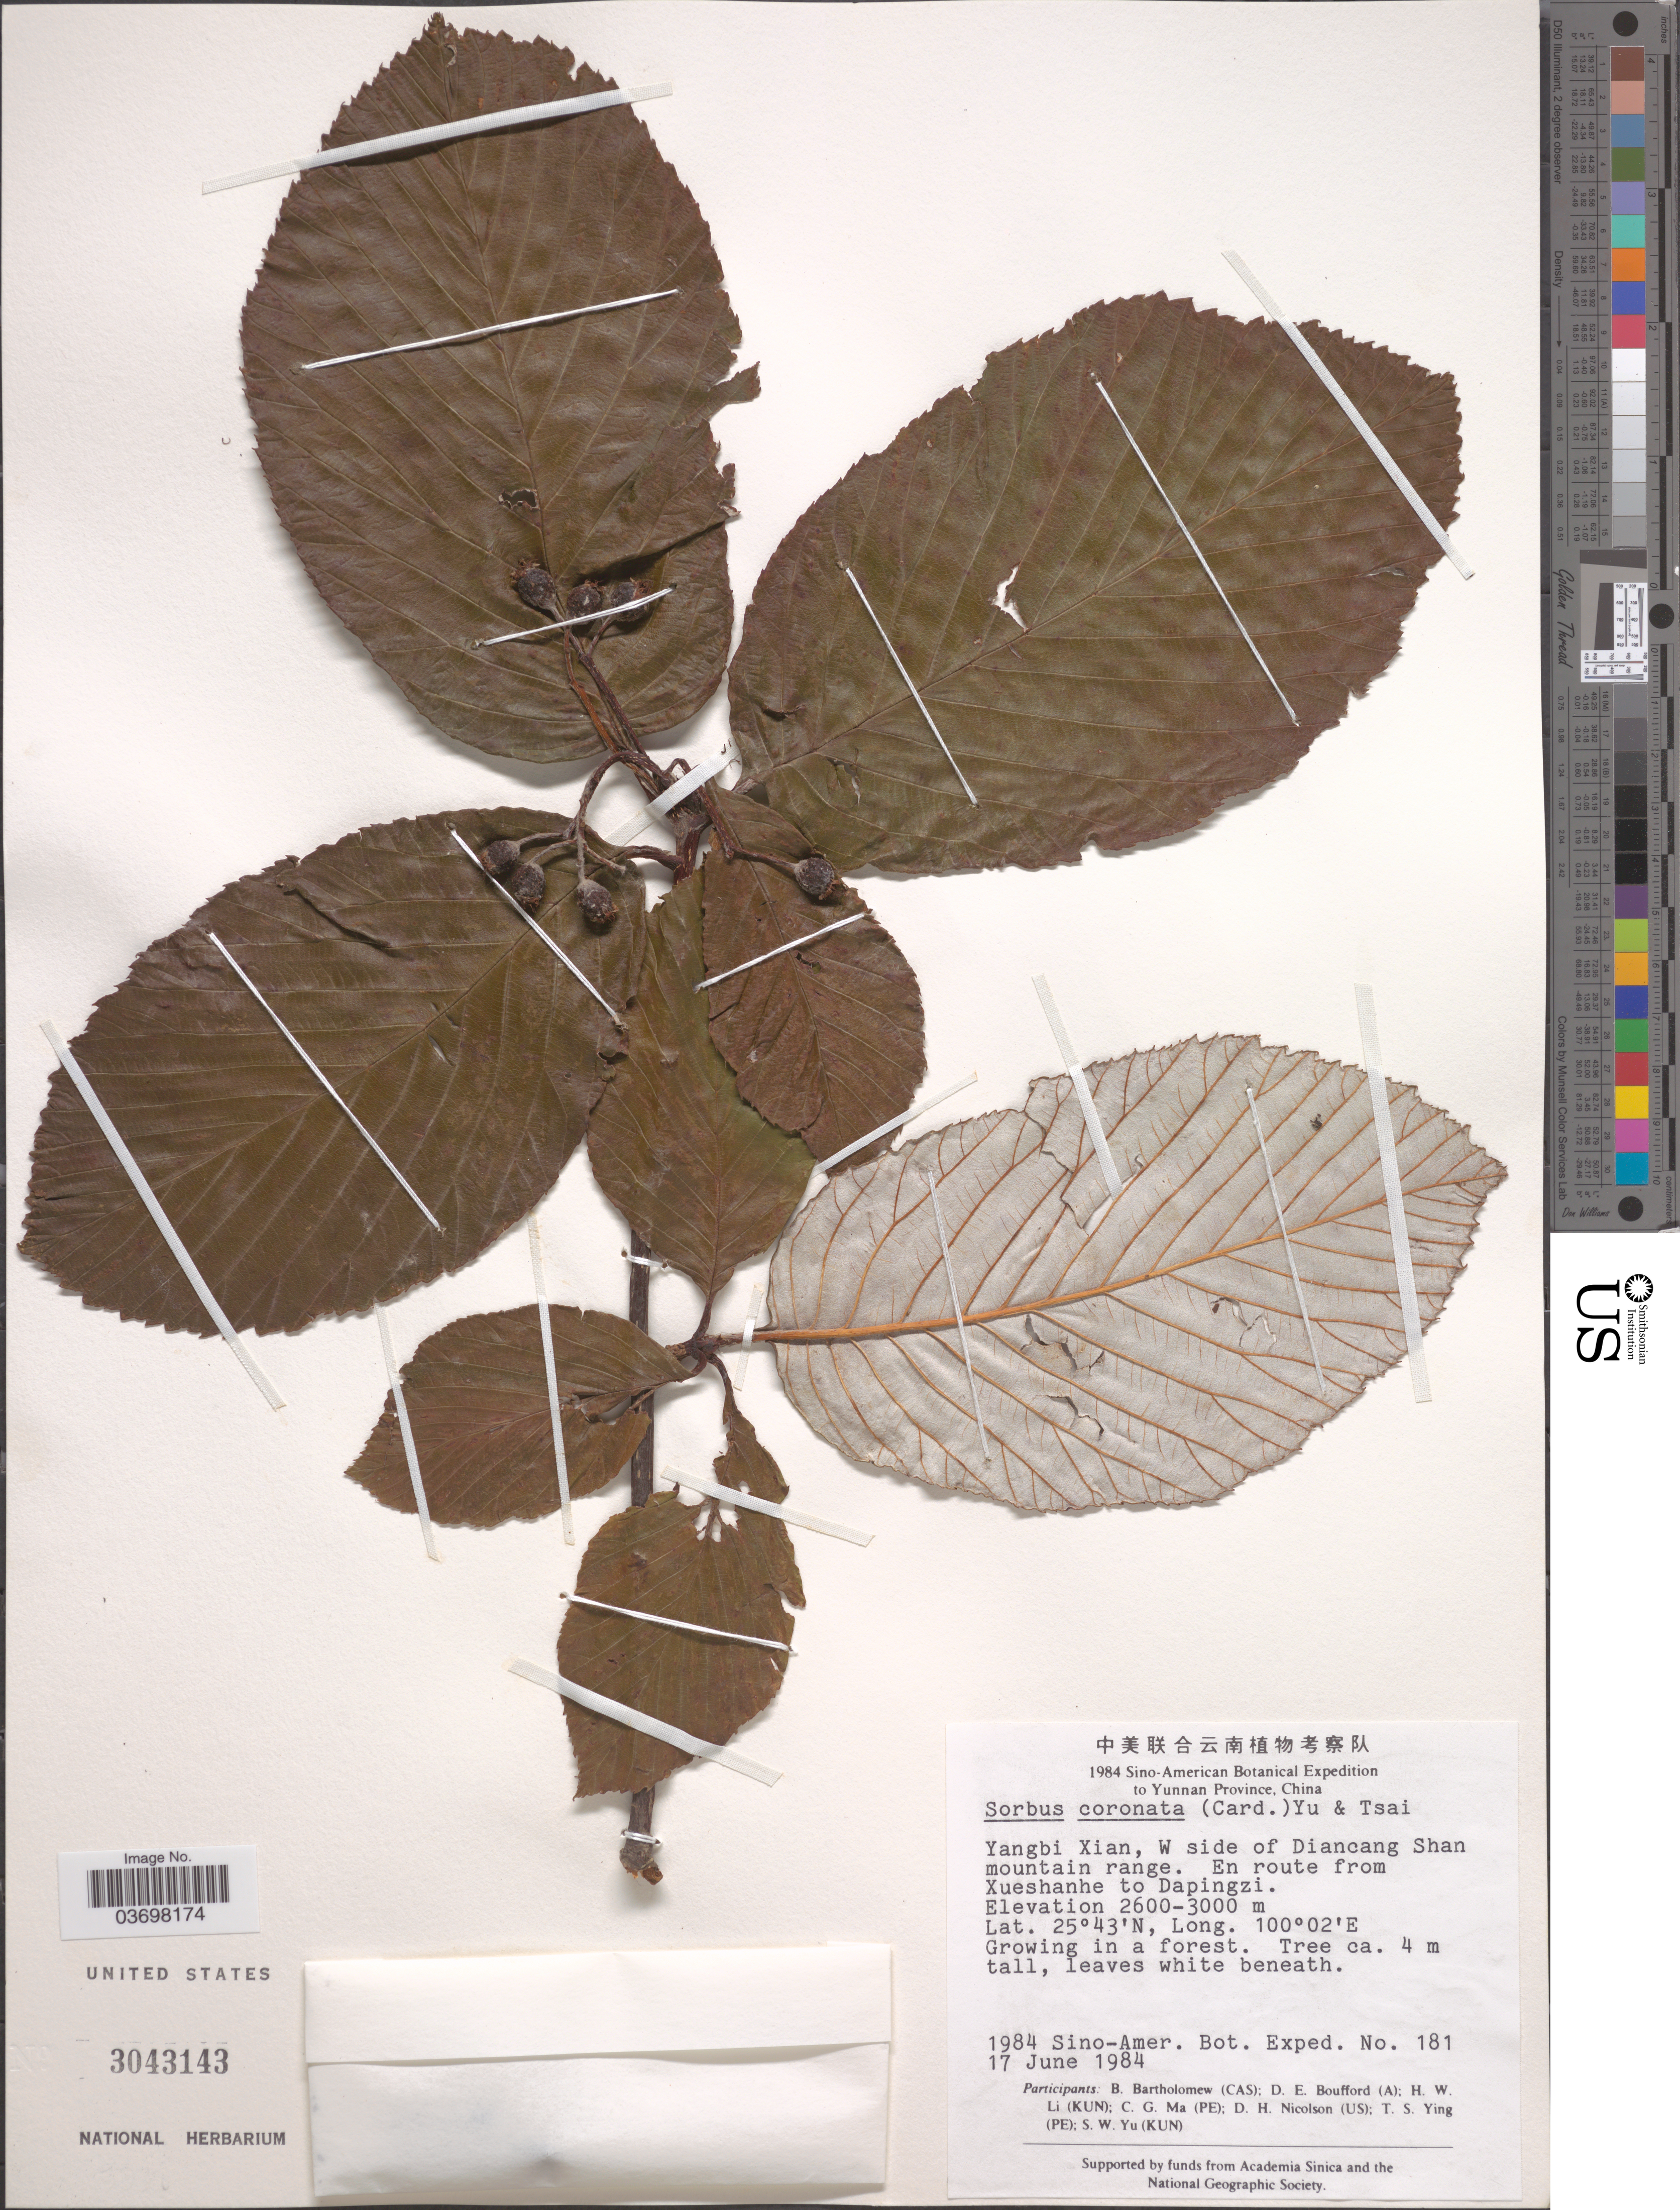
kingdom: Plantae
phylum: Tracheophyta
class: Magnoliopsida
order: Rosales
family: Rosaceae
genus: Sorbus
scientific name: Sorbus coronata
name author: (Cardot) T.T. Yu & Tsai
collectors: Sino-Amer. Bot. Exped. 1984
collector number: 181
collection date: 1984-06-17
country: China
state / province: Yunnan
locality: Yangbi Xian, W side of Diancang Shan mountain range. En route from Xueshanhe to Dapingzi.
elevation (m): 2600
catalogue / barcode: US 3043143